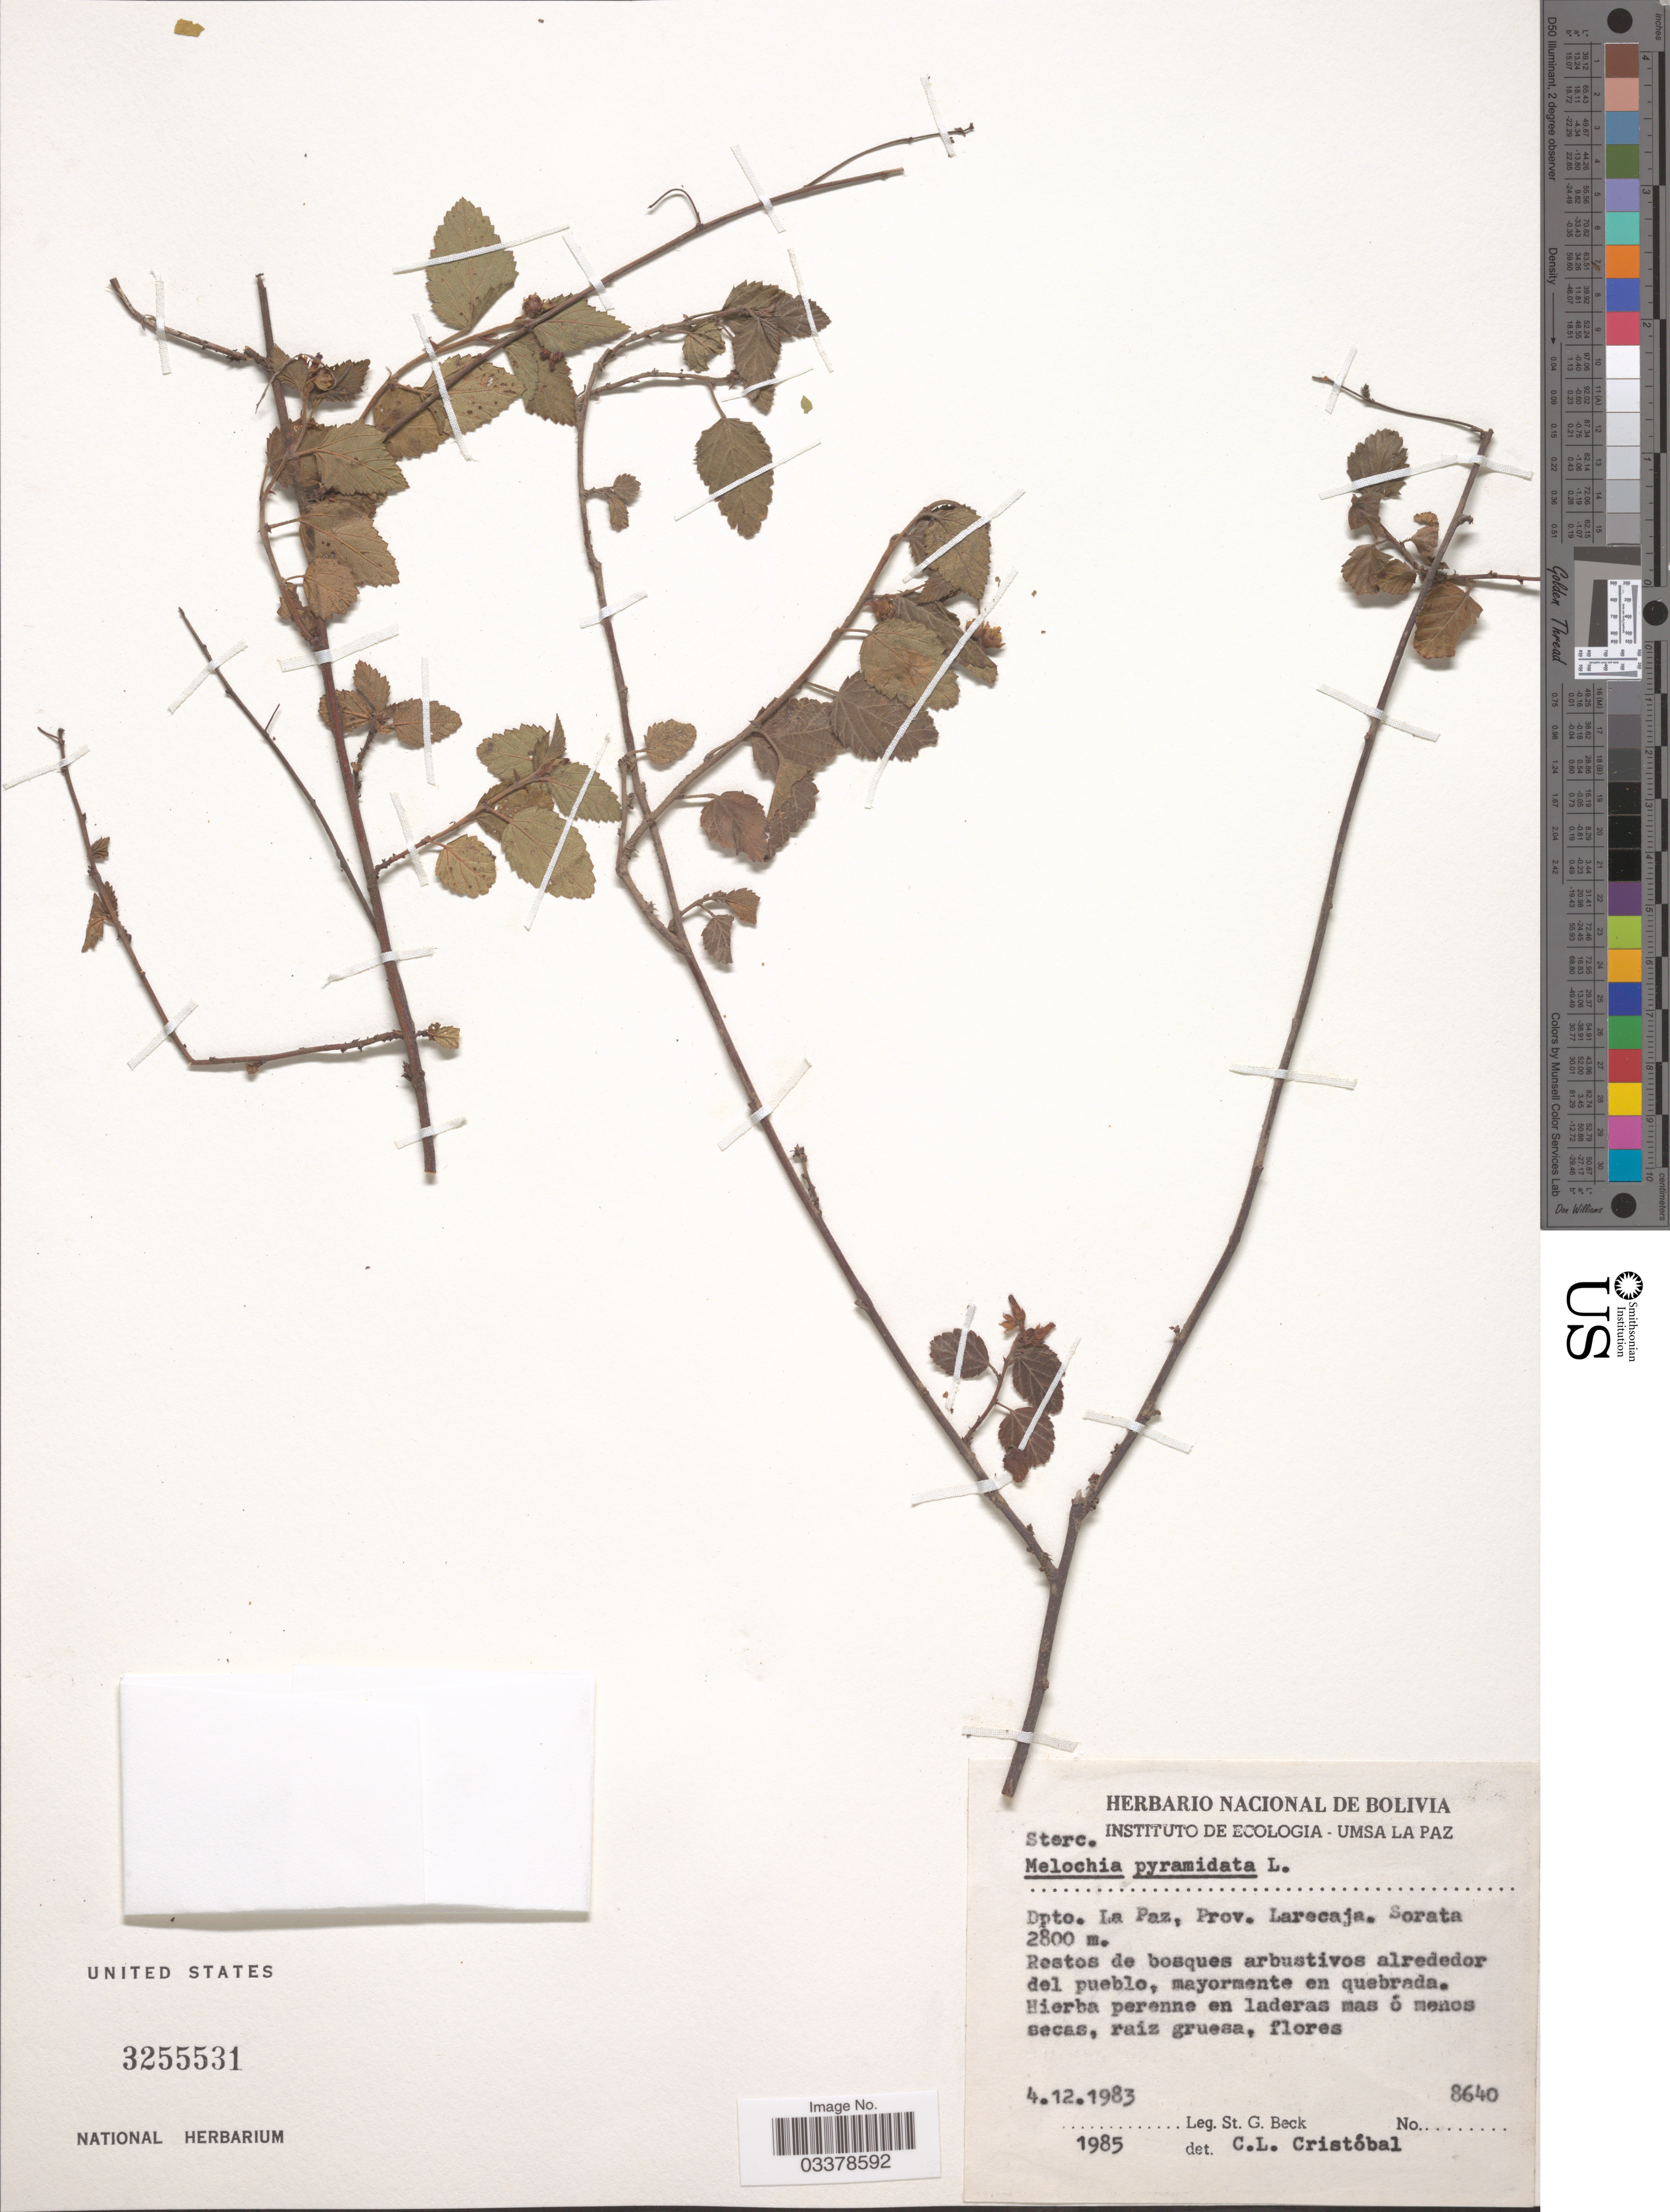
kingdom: Plantae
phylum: Tracheophyta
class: Magnoliopsida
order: Malvales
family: Malvaceae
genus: Melochia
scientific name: Melochia pyramidata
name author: L.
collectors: S. G. Beck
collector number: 8640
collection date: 1983-12-04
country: Bolivia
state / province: La Paz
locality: Dpto. La Paz, Prov. Larecaja, Sorata. Restos de bosques arbustivos alrededor del pueblo, mayormente en quebrada.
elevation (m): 2800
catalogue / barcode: US 3255531